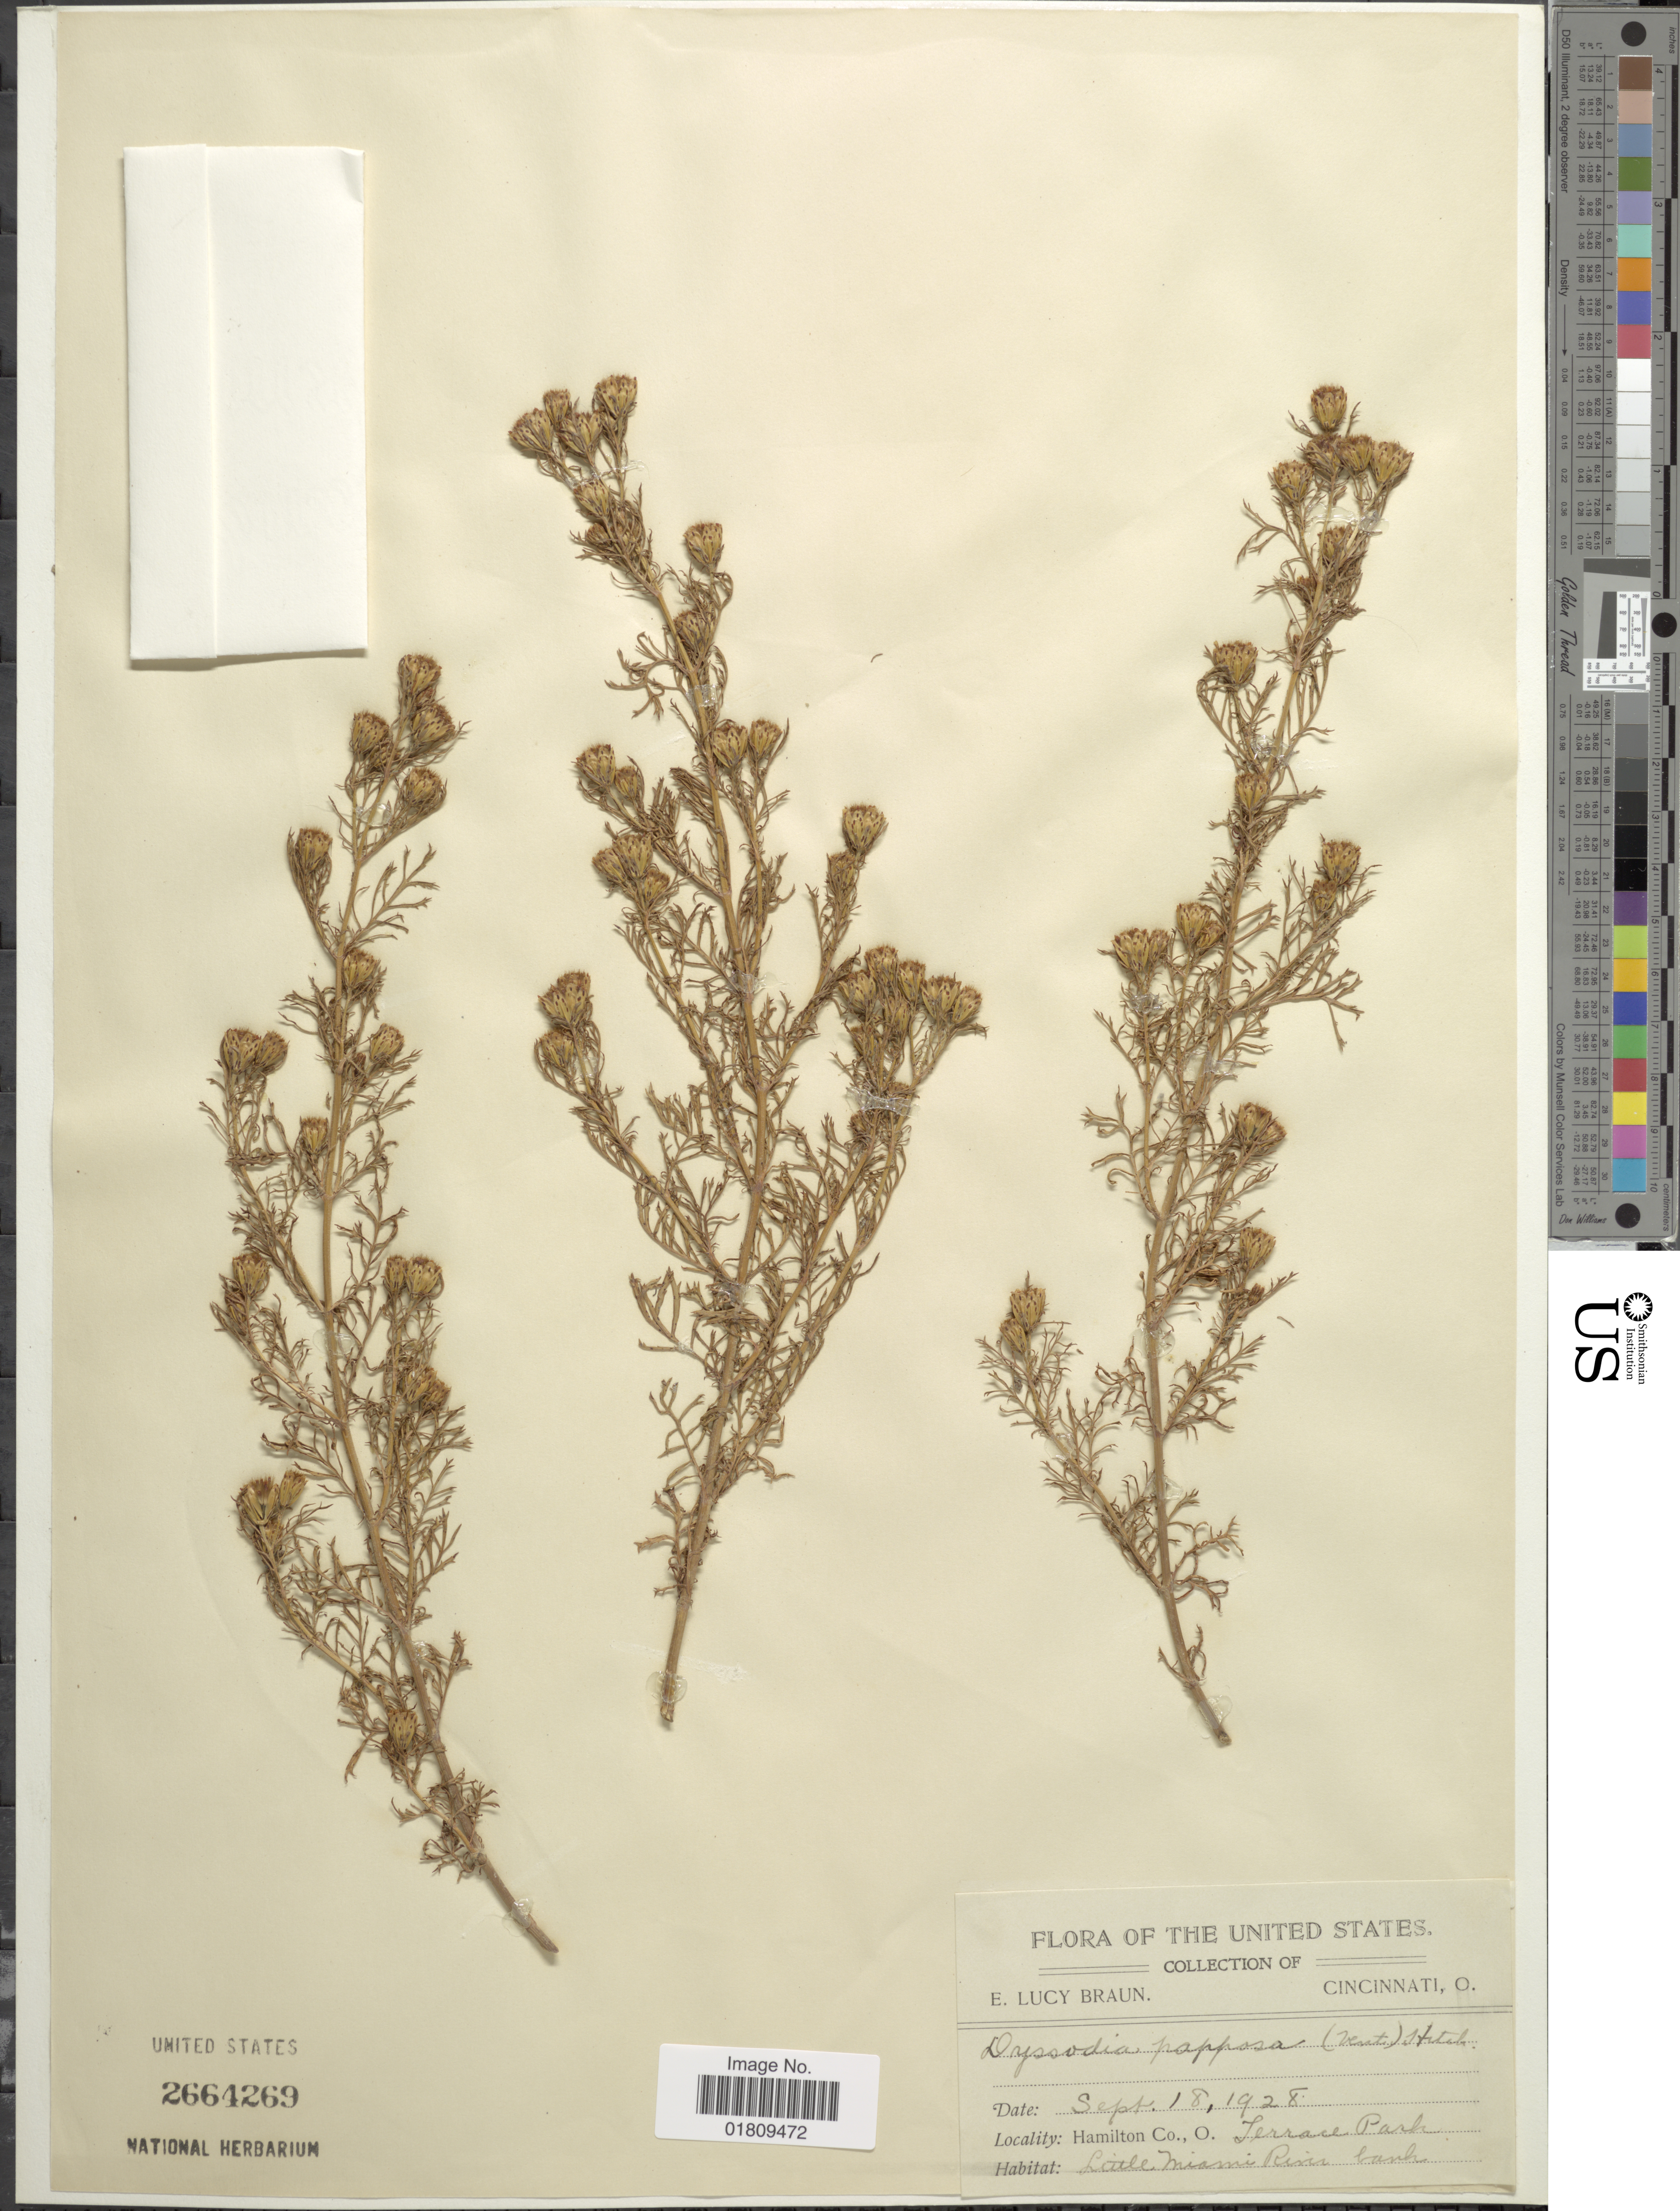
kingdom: Plantae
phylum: Tracheophyta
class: Magnoliopsida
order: Asterales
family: Asteraceae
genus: Dyssodia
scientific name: Dyssodia papposa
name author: (Vent.) Hitchc.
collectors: E. L. Braun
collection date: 1928-09-18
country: United States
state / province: Ohio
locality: Hamilton Co., Terrace Park, Cincinnati, O., Little Miami River bank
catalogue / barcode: US 2664269